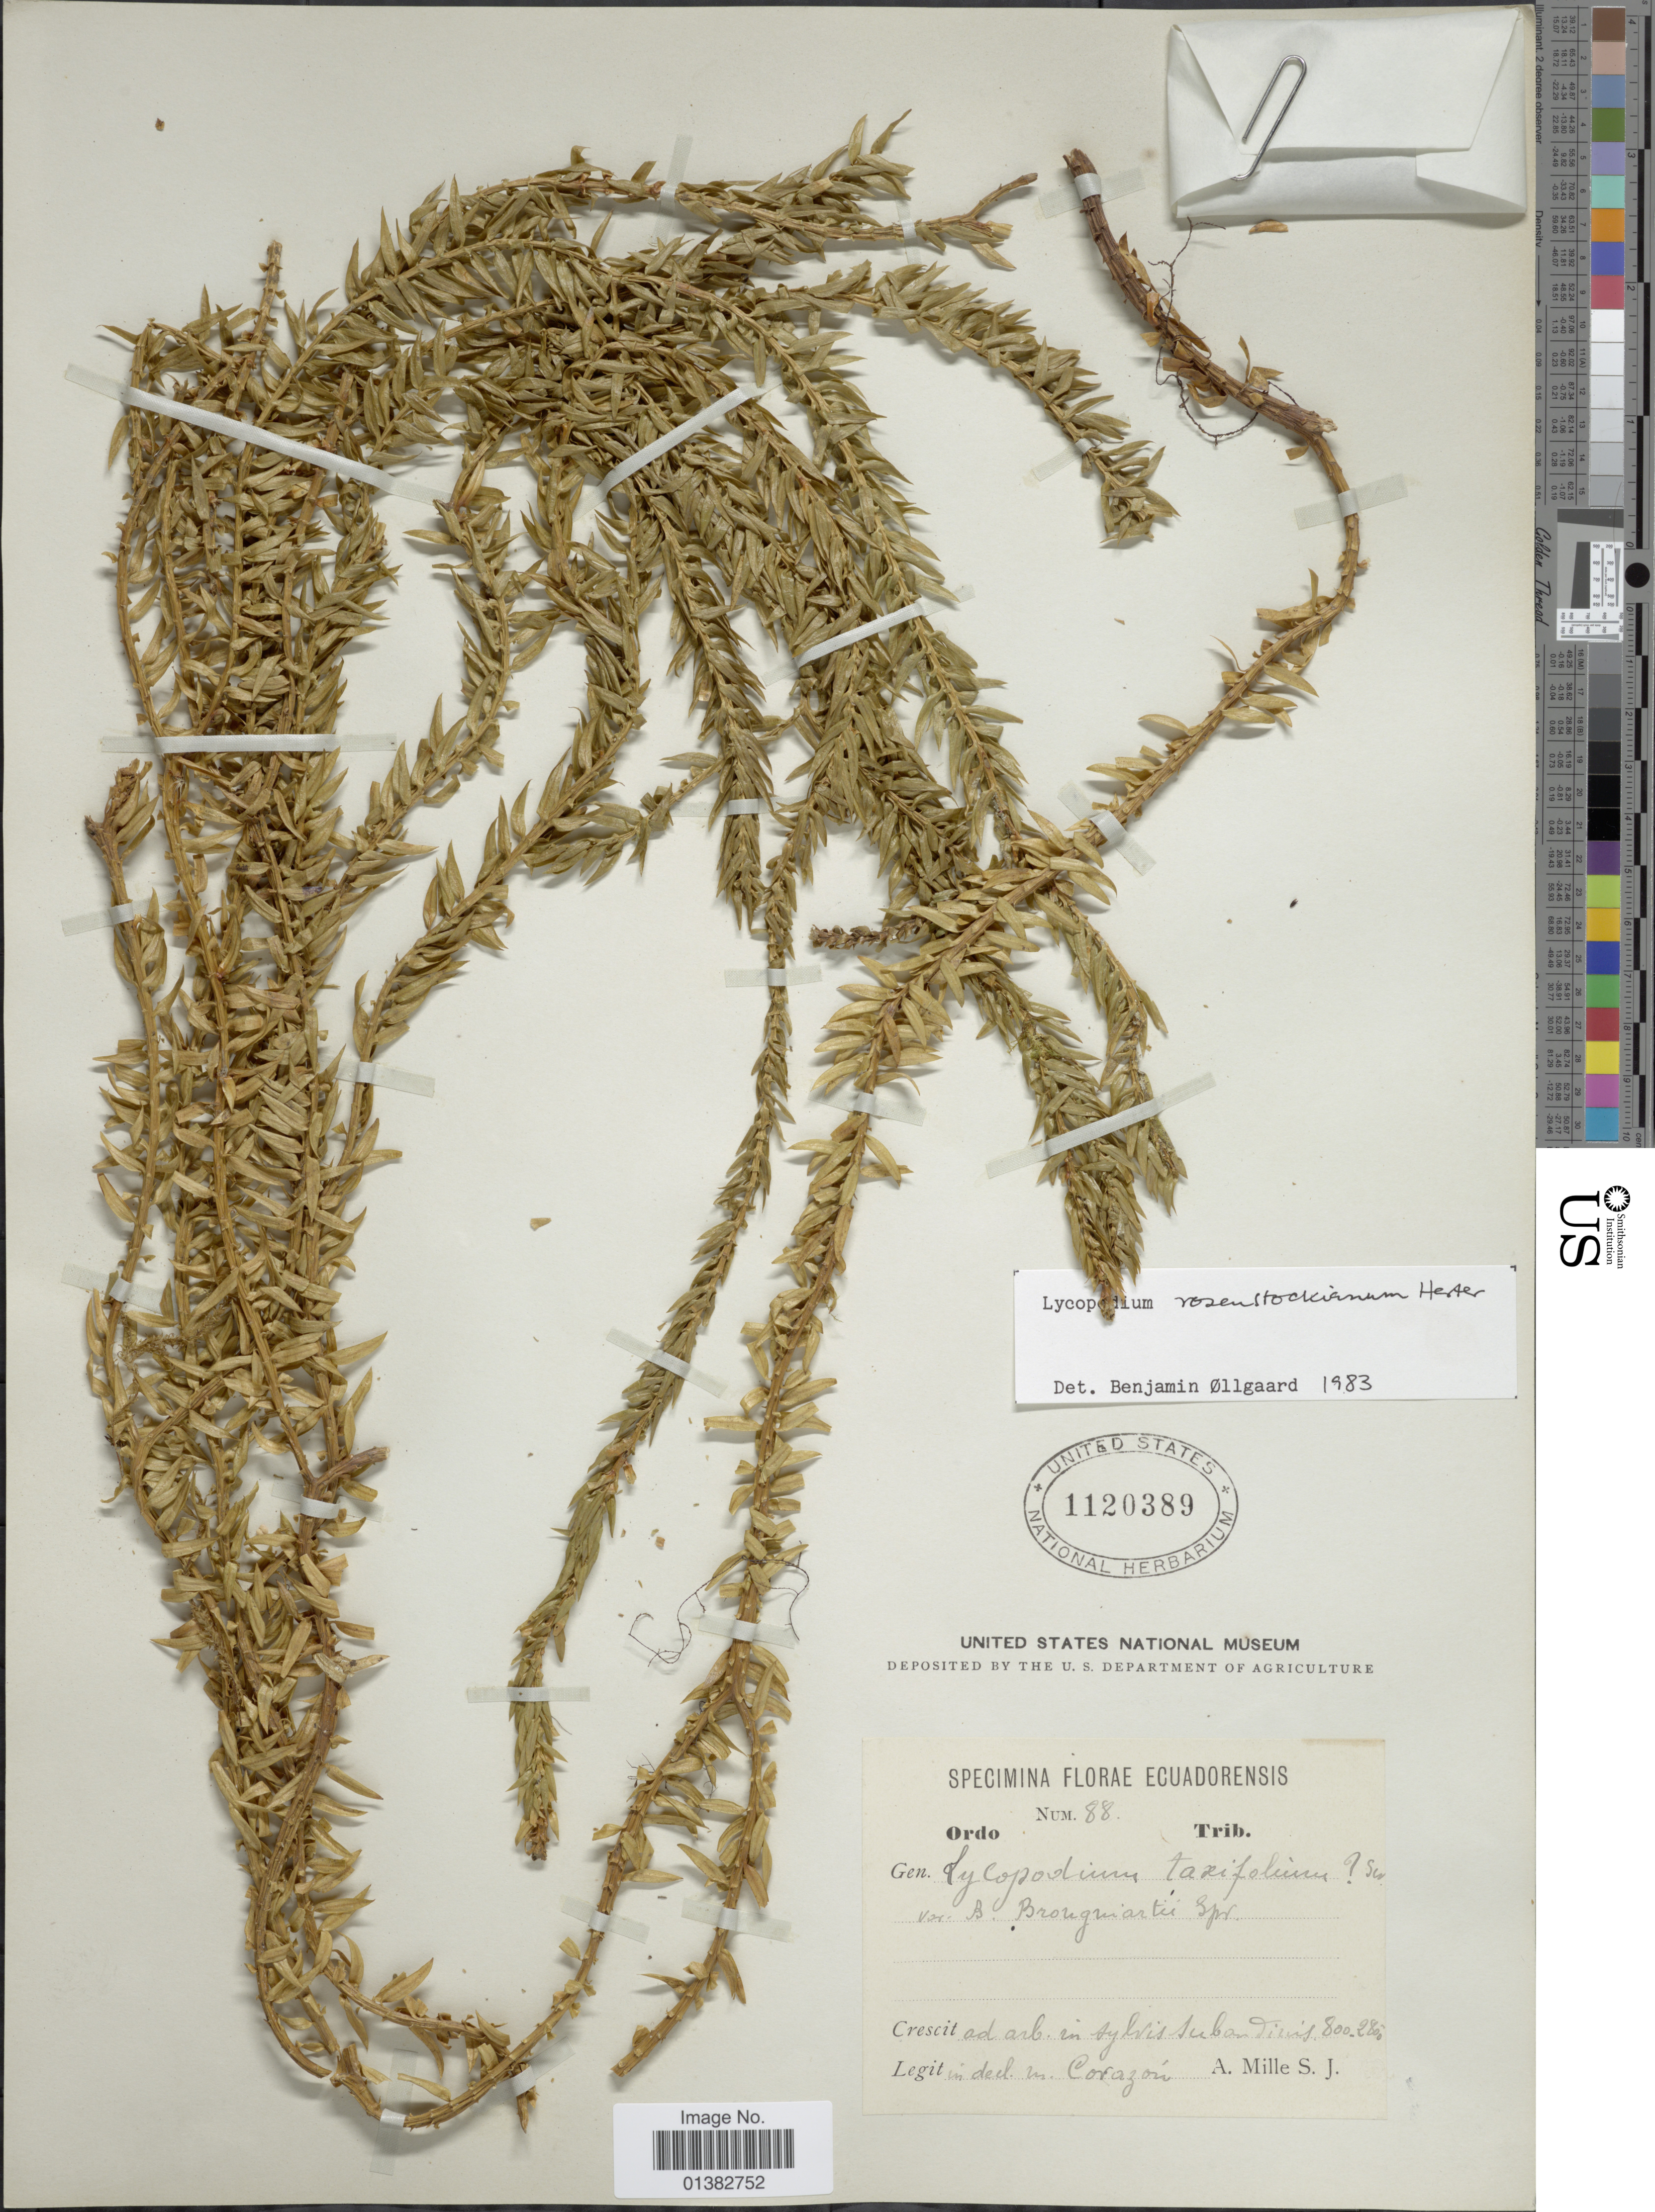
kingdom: Plantae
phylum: Tracheophyta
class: Lycopodiopsida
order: Lycopodiales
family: Lycopodiaceae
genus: Phlegmariurus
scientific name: Phlegmariurus rosenstockianus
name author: (Herter) B. Øllg.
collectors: A. Mille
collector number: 88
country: Ecuador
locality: Ad arb. in sylvis subadinis, in decl. in Corazón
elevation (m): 800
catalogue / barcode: US 1120389